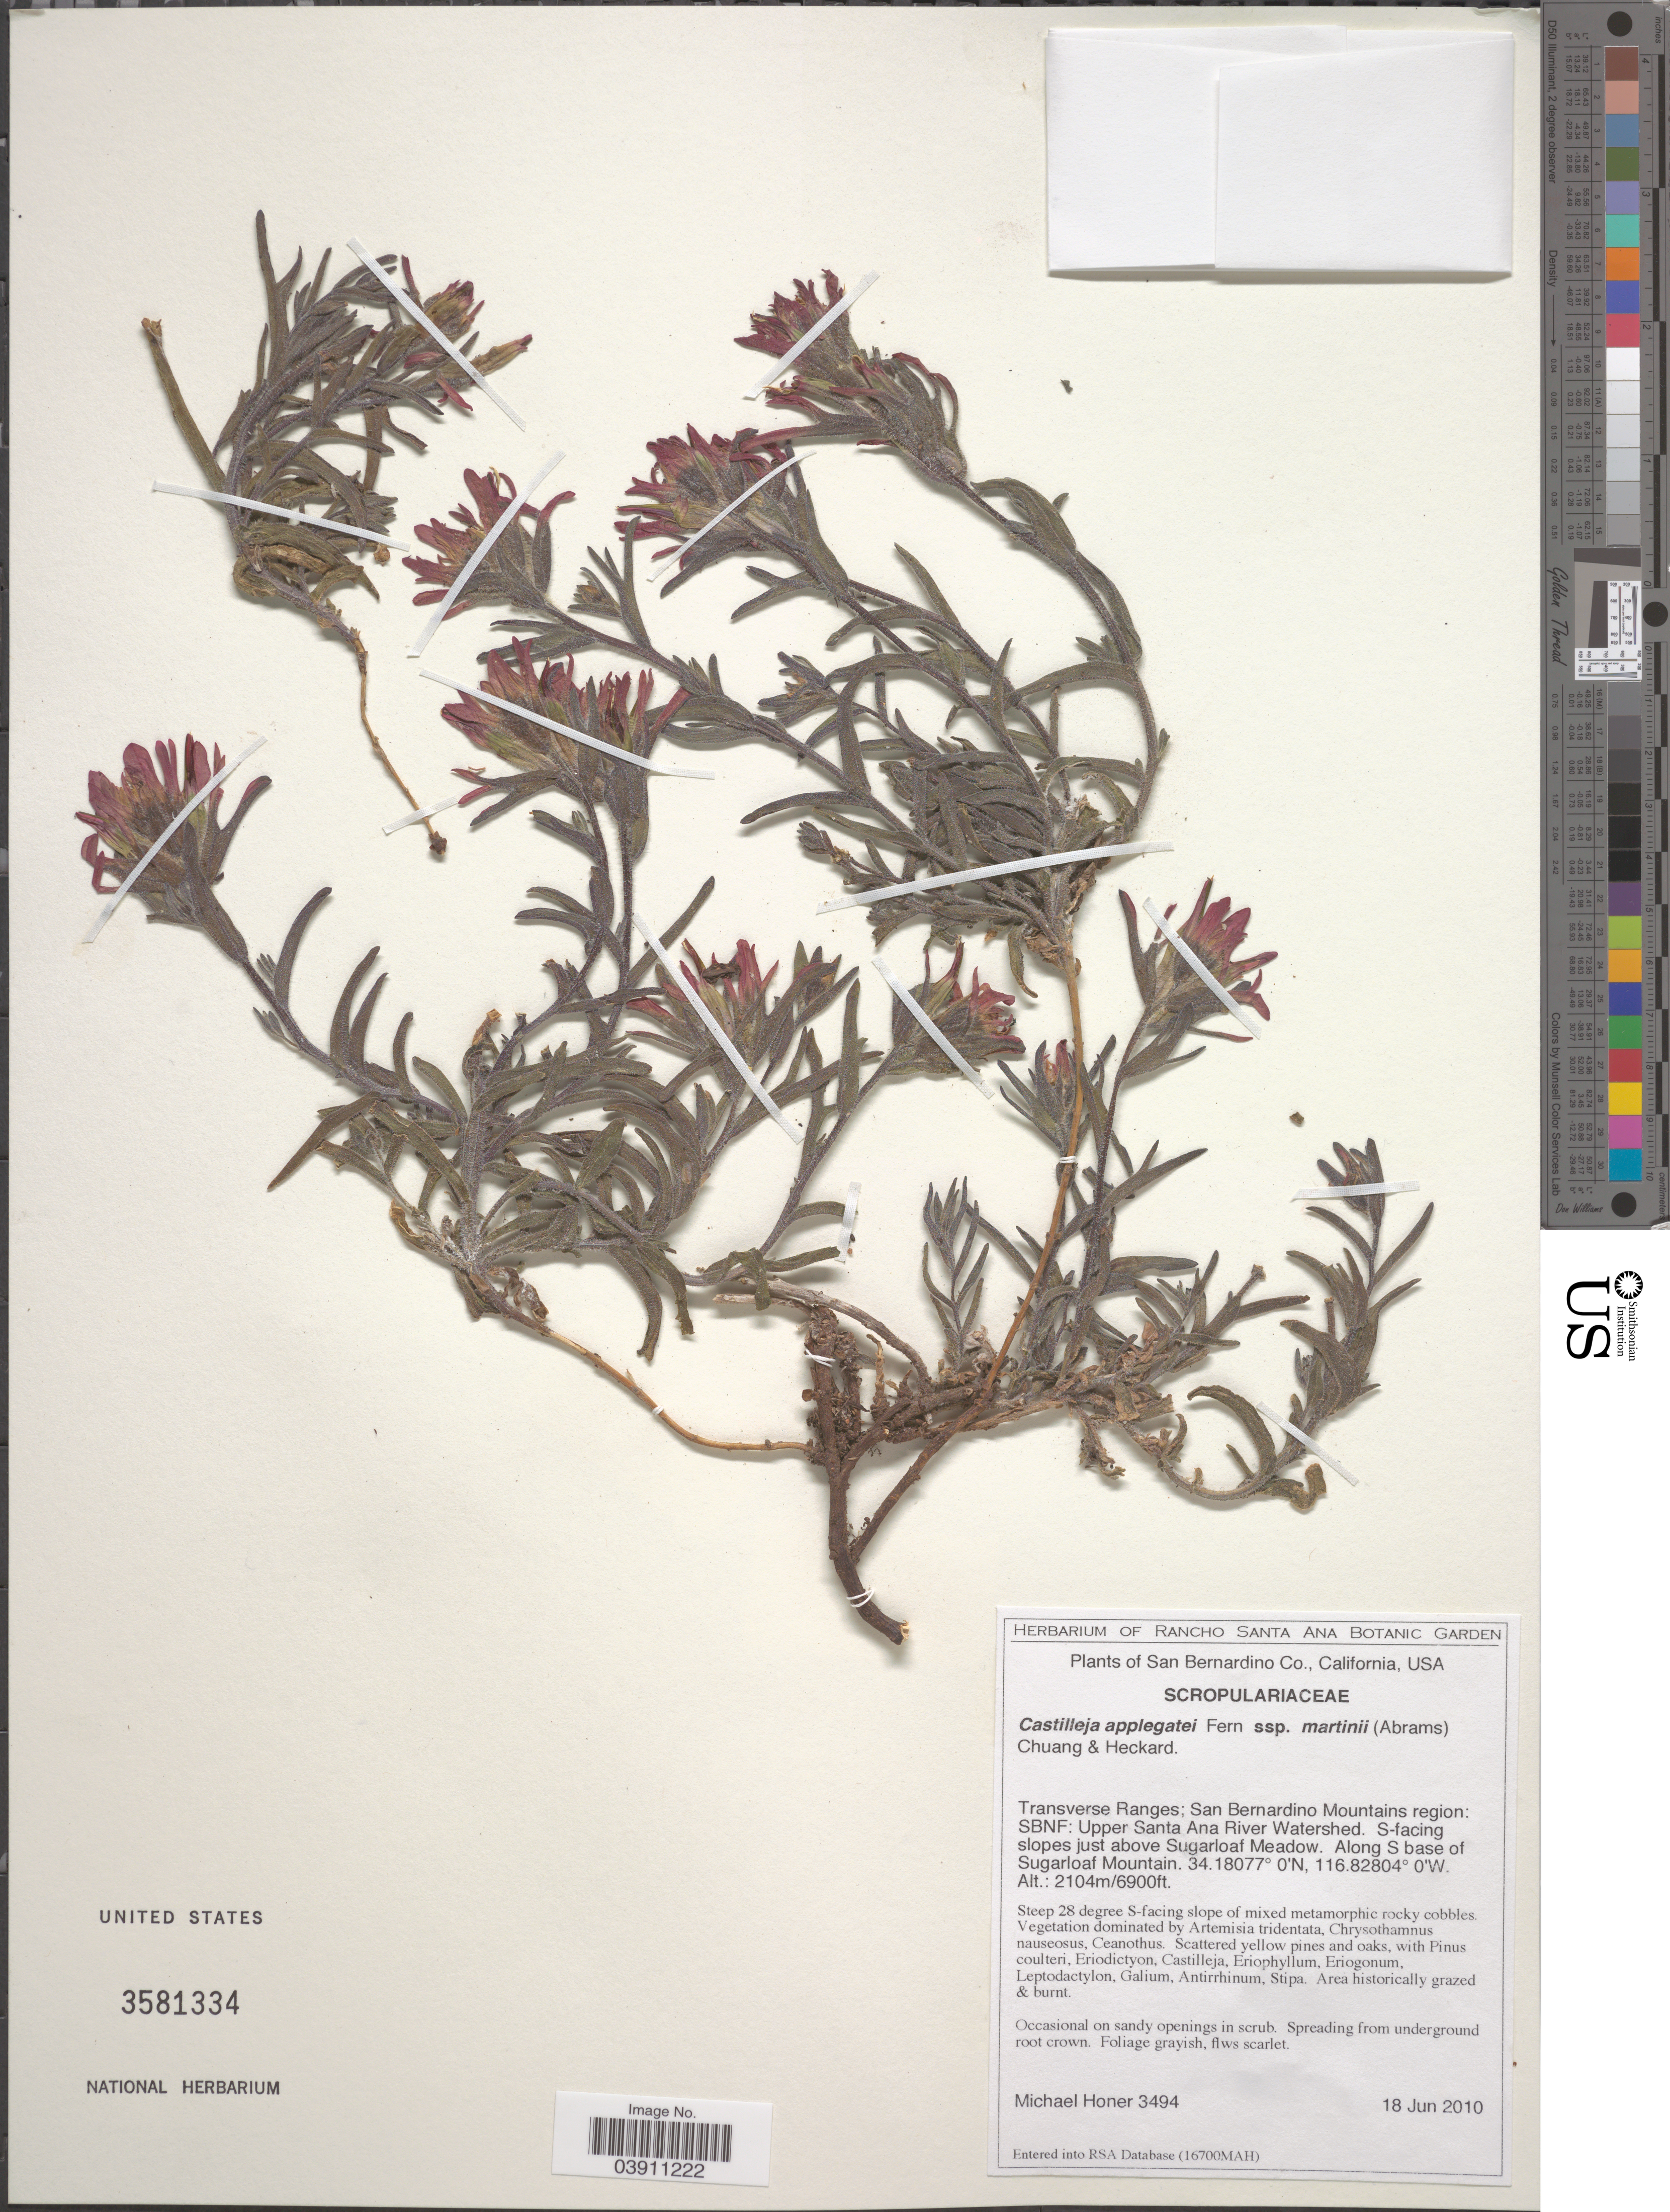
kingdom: Plantae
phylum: Tracheophyta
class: Magnoliopsida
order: Lamiales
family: Orobanchaceae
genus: Castilleja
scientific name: Castilleja applegatei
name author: Fernald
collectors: M. Höner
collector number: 3494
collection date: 2010-06-18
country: United States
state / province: California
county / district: San Bernardino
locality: San Bernardino Co. Transverse Ranges; San Bernardino Mountains region: SBNF: Upper Santa Ana River Watershed. S-facing slopes just above Sugarloaf Meadow. Along S base of Sugarloaf Mountain.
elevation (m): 2104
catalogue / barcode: US 3581334